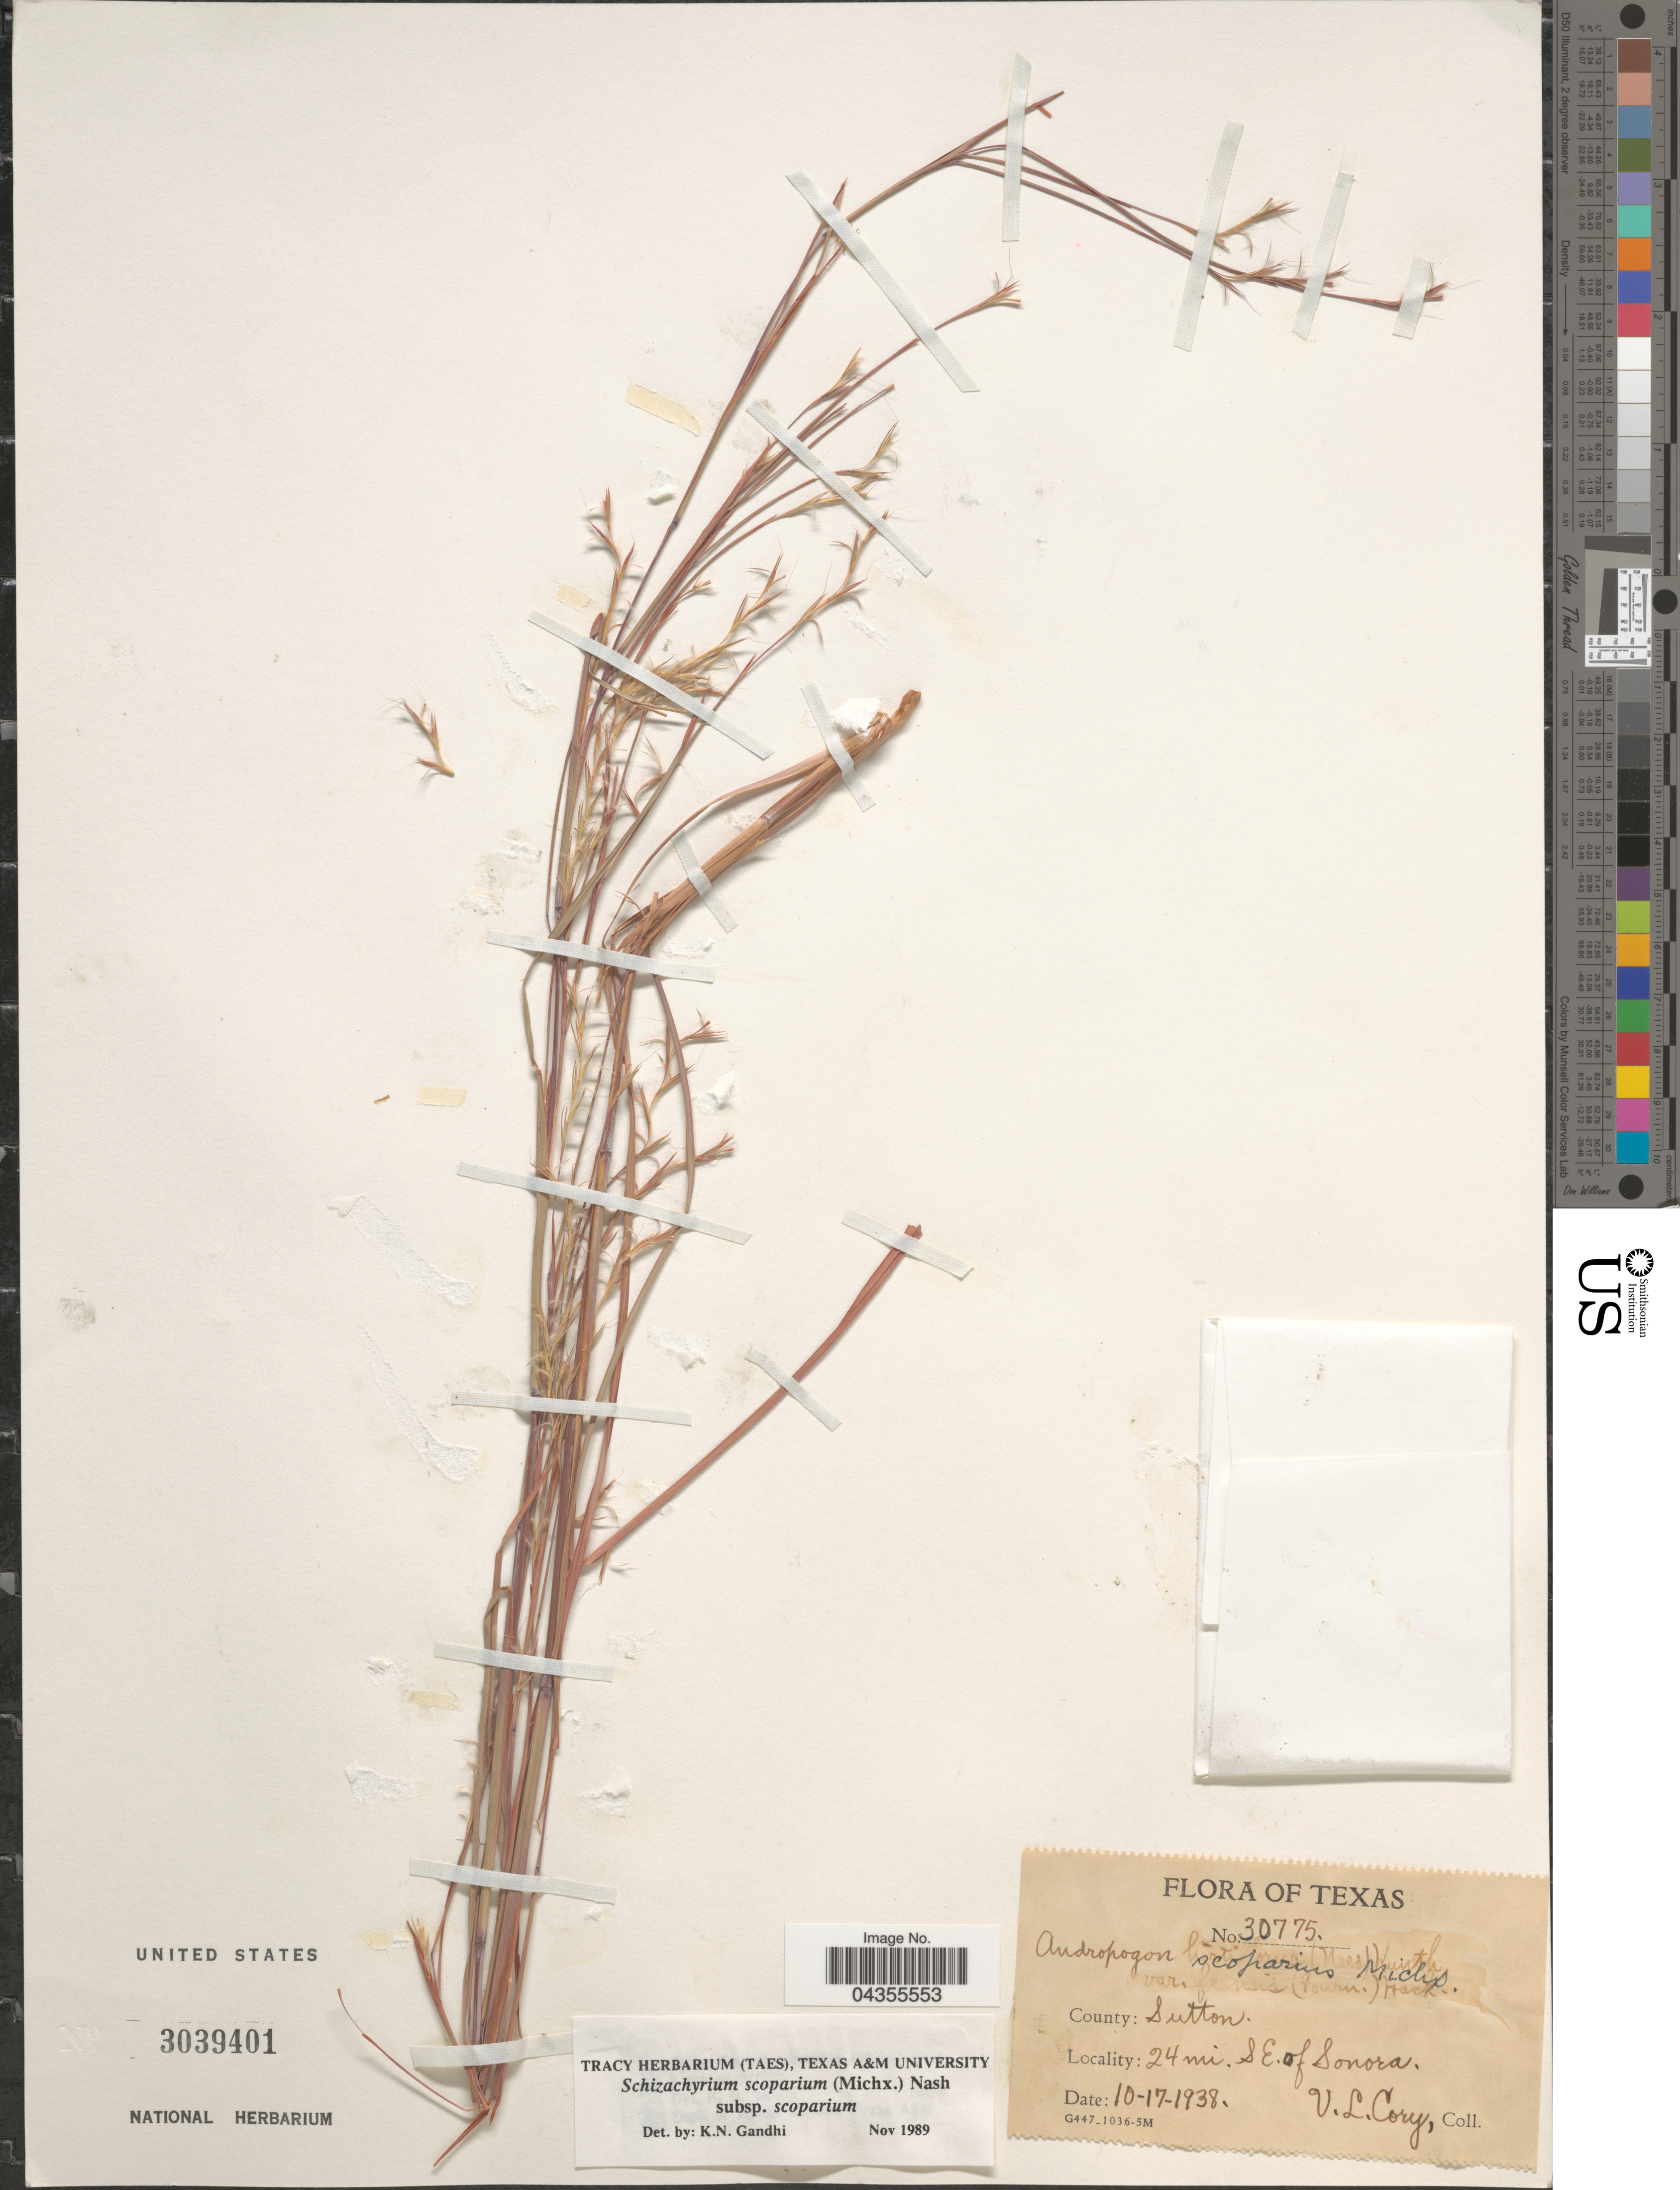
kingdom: Plantae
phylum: Tracheophyta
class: Liliopsida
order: Poales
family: Poaceae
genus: Schizachyrium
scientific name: Schizachyrium scoparium var. scoparium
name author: (Michx.) Nash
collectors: V. Cory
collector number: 30775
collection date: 1938-10-17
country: United States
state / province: Texas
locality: County: Sutton. 24 mi. SE. of Sonora.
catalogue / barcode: US 3039401